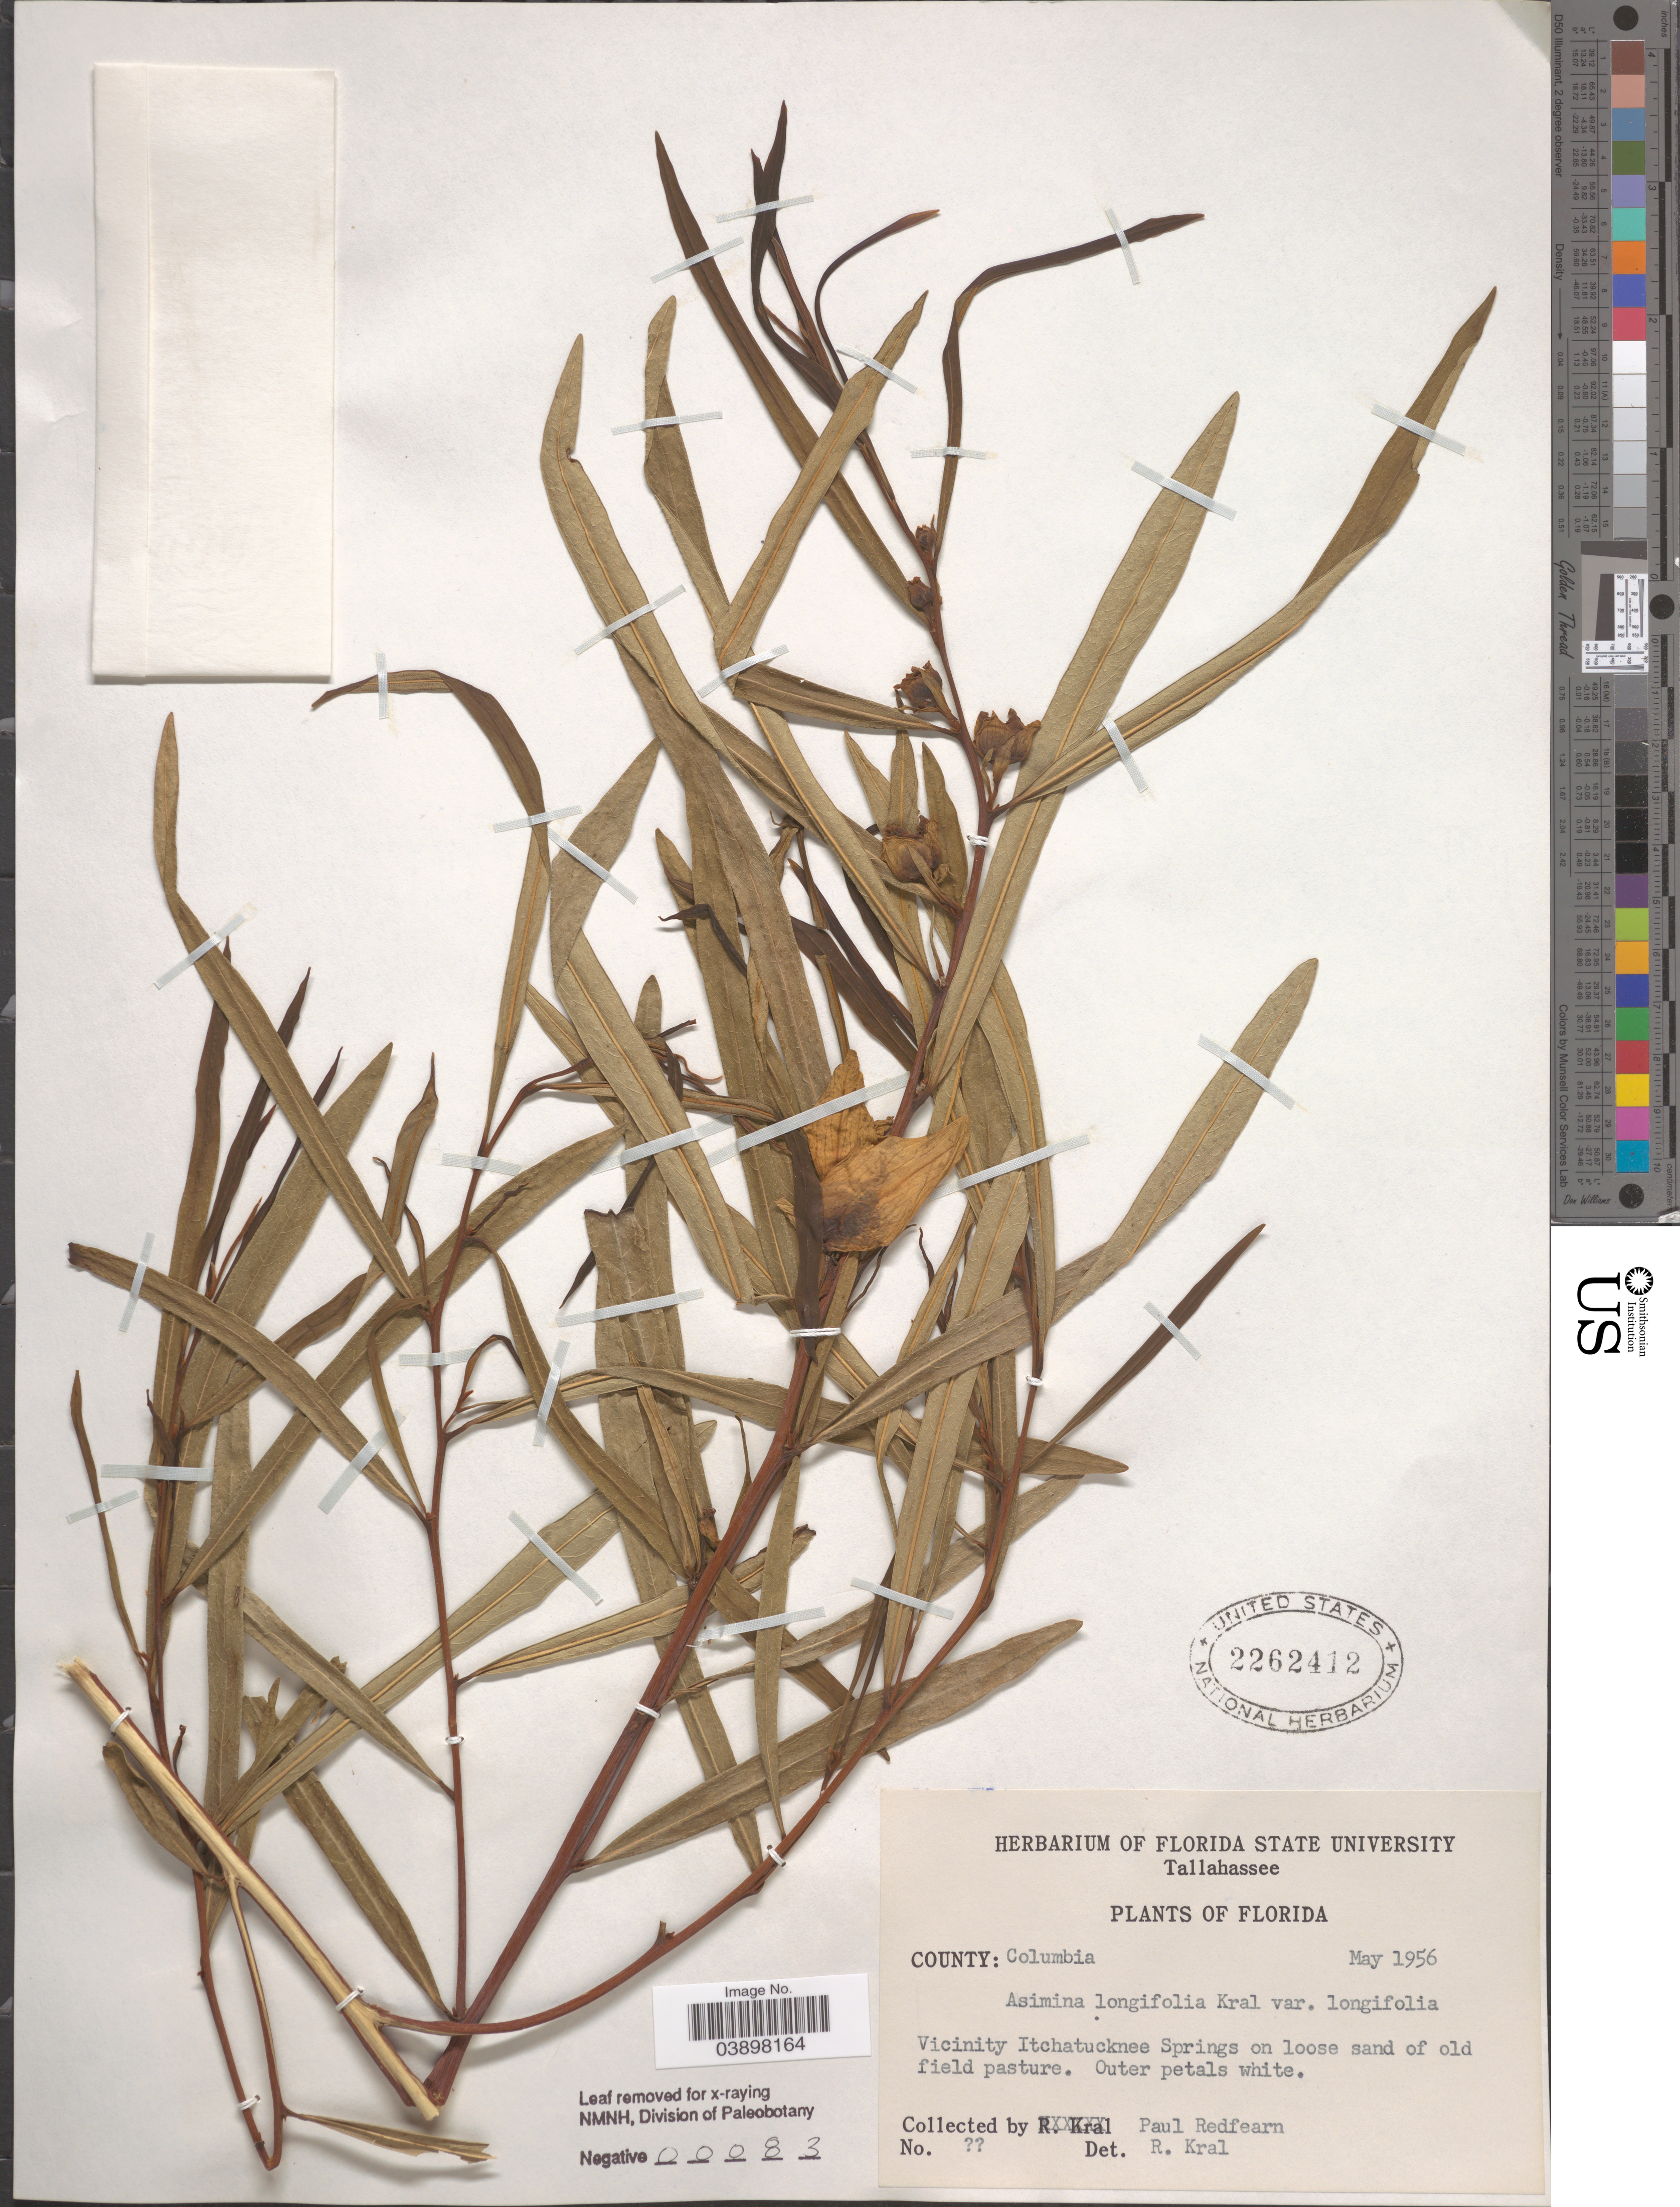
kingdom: Plantae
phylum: Tracheophyta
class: Magnoliopsida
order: Magnoliales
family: Annonaceae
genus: Asimina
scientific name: Asimina longifolia var. longifolia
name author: Kral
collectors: P. Redfearn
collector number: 77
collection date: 1956-05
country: United States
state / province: Florida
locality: County: Columbia. Vicinity Itchatucknee Springs.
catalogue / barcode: US 2262412